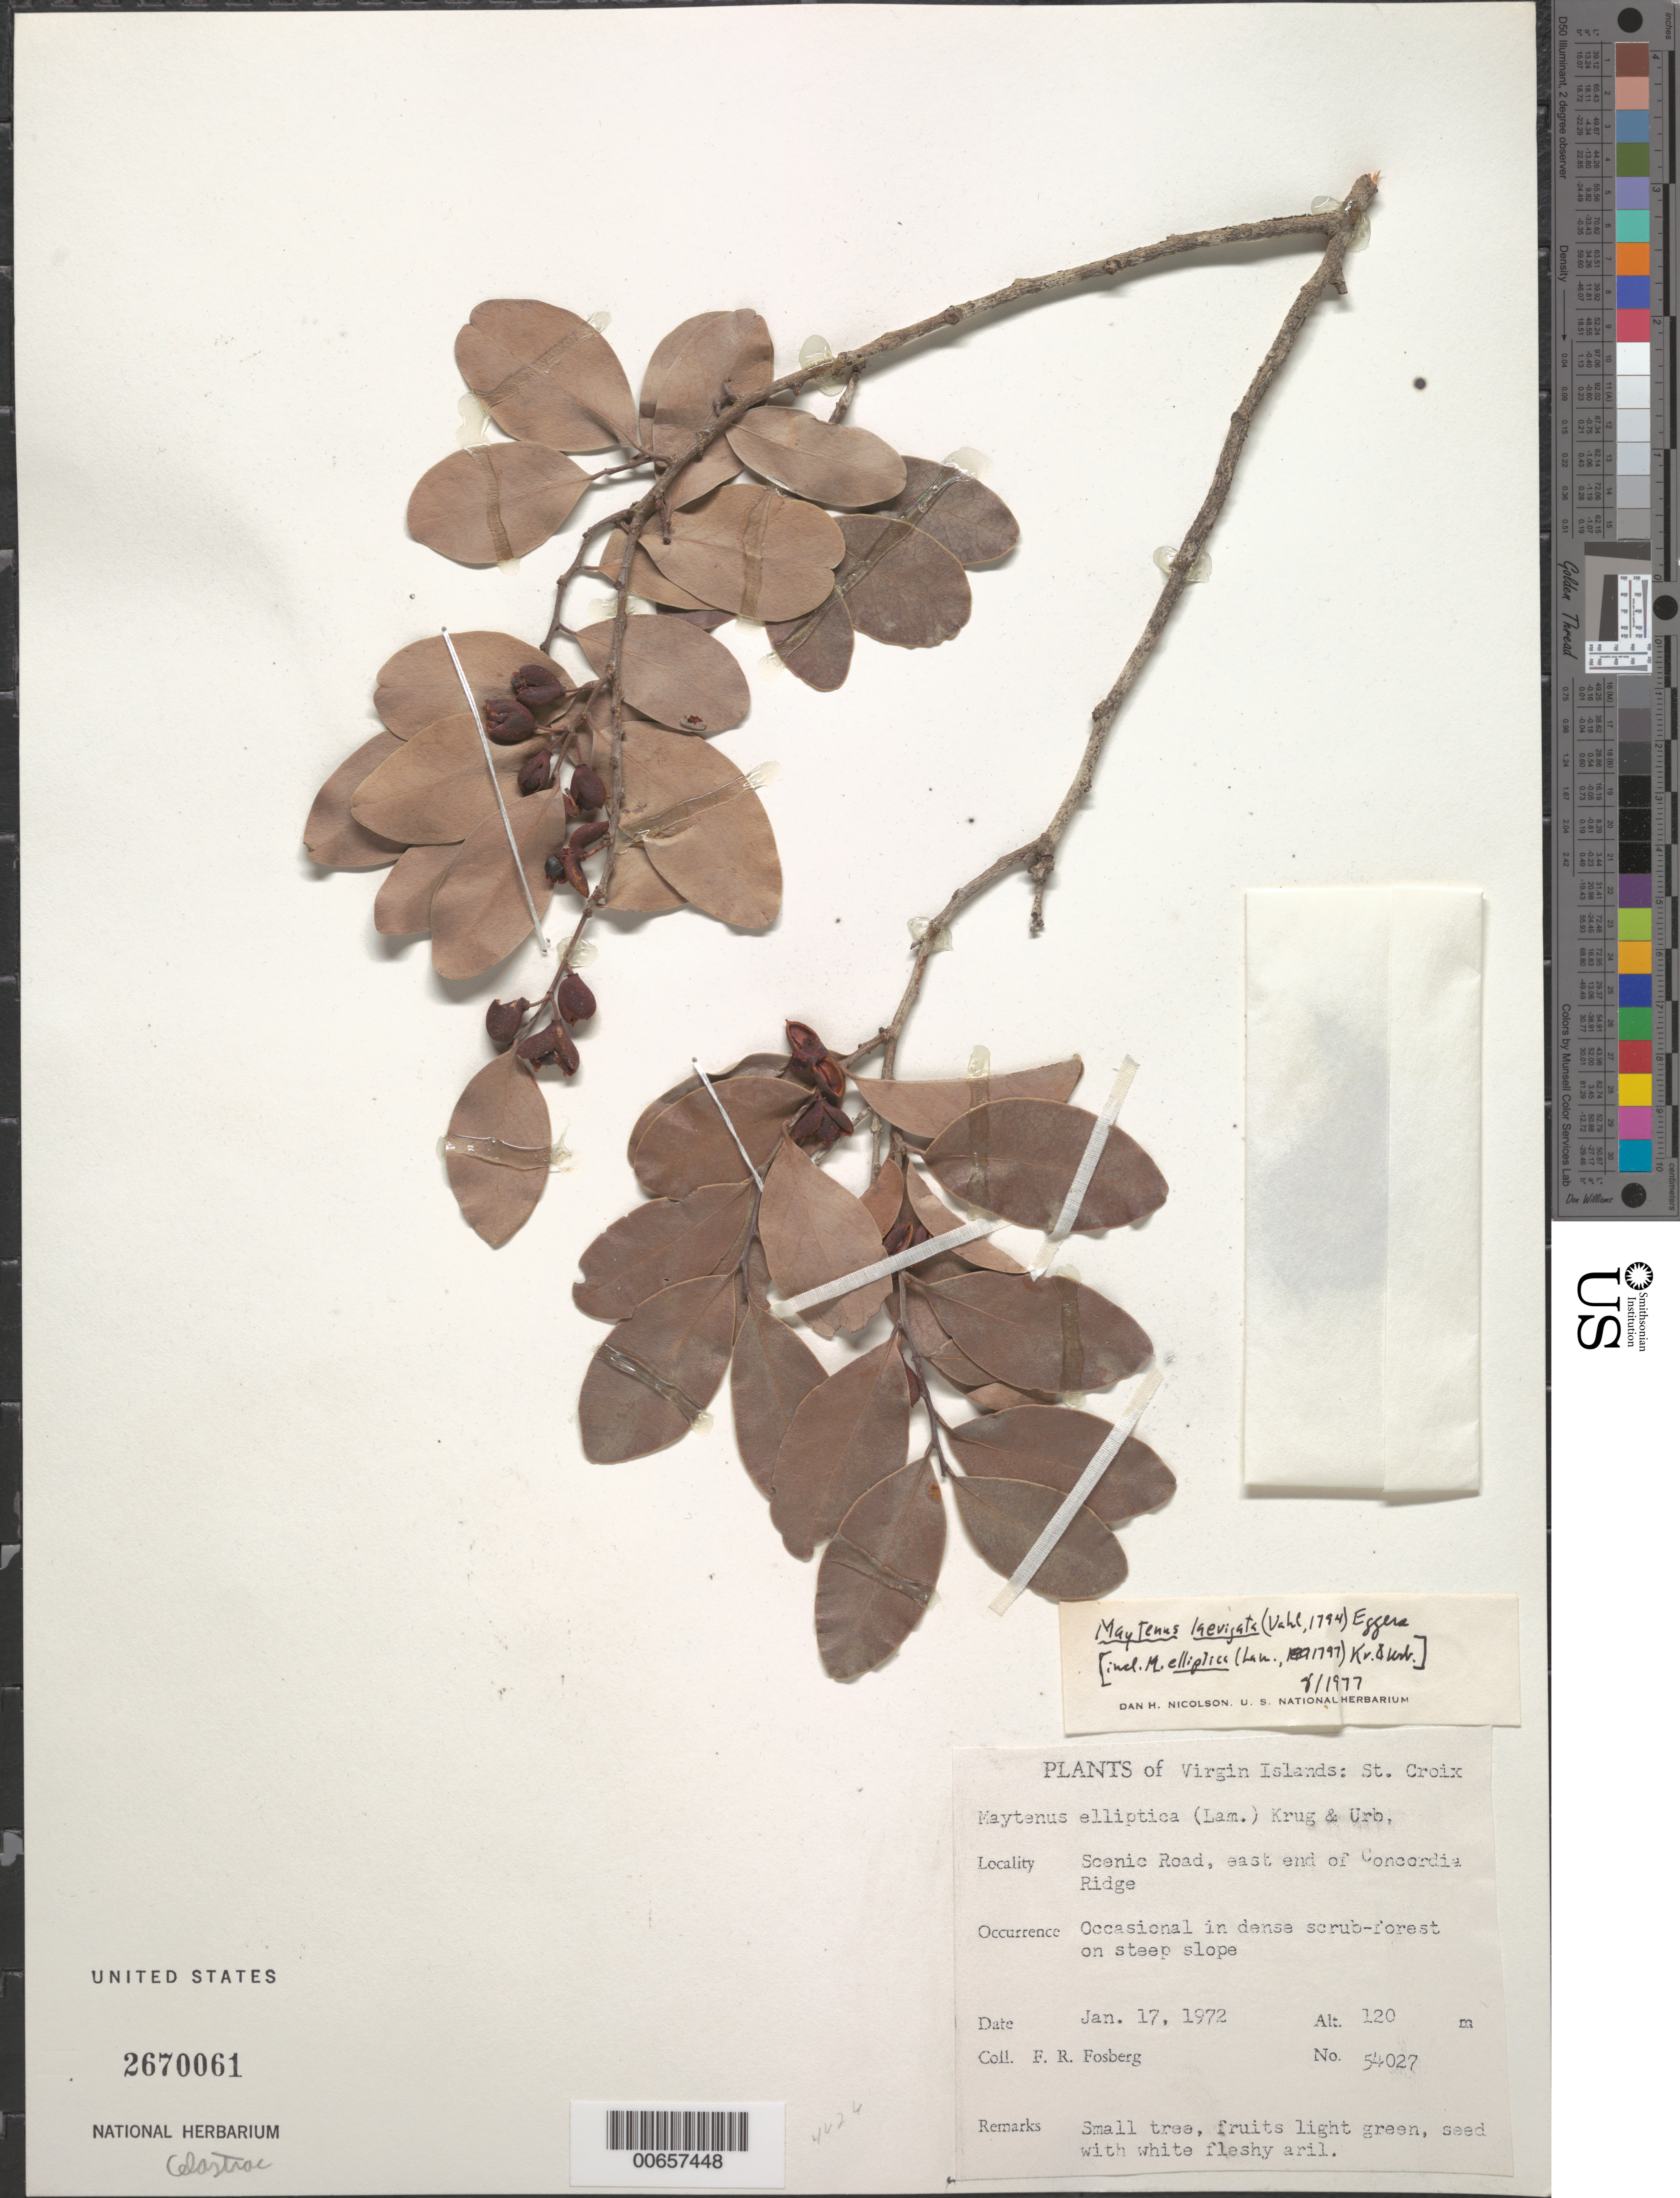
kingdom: Plantae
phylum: Tracheophyta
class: Magnoliopsida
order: Celastrales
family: Celastraceae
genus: Maytenus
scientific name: Maytenus laevigatus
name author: (Vahl) Griseb. ex Eggers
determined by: Nicolson, Dan H.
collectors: F. R. Fosberg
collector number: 54027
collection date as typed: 17 Jan 1972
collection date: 1972-01-17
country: U.S. Virgin Islands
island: St. Croix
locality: Scenic Road, E end of Concordia Ridge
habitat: Dense scrub-forest on steep slope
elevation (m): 120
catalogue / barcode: US 2670061